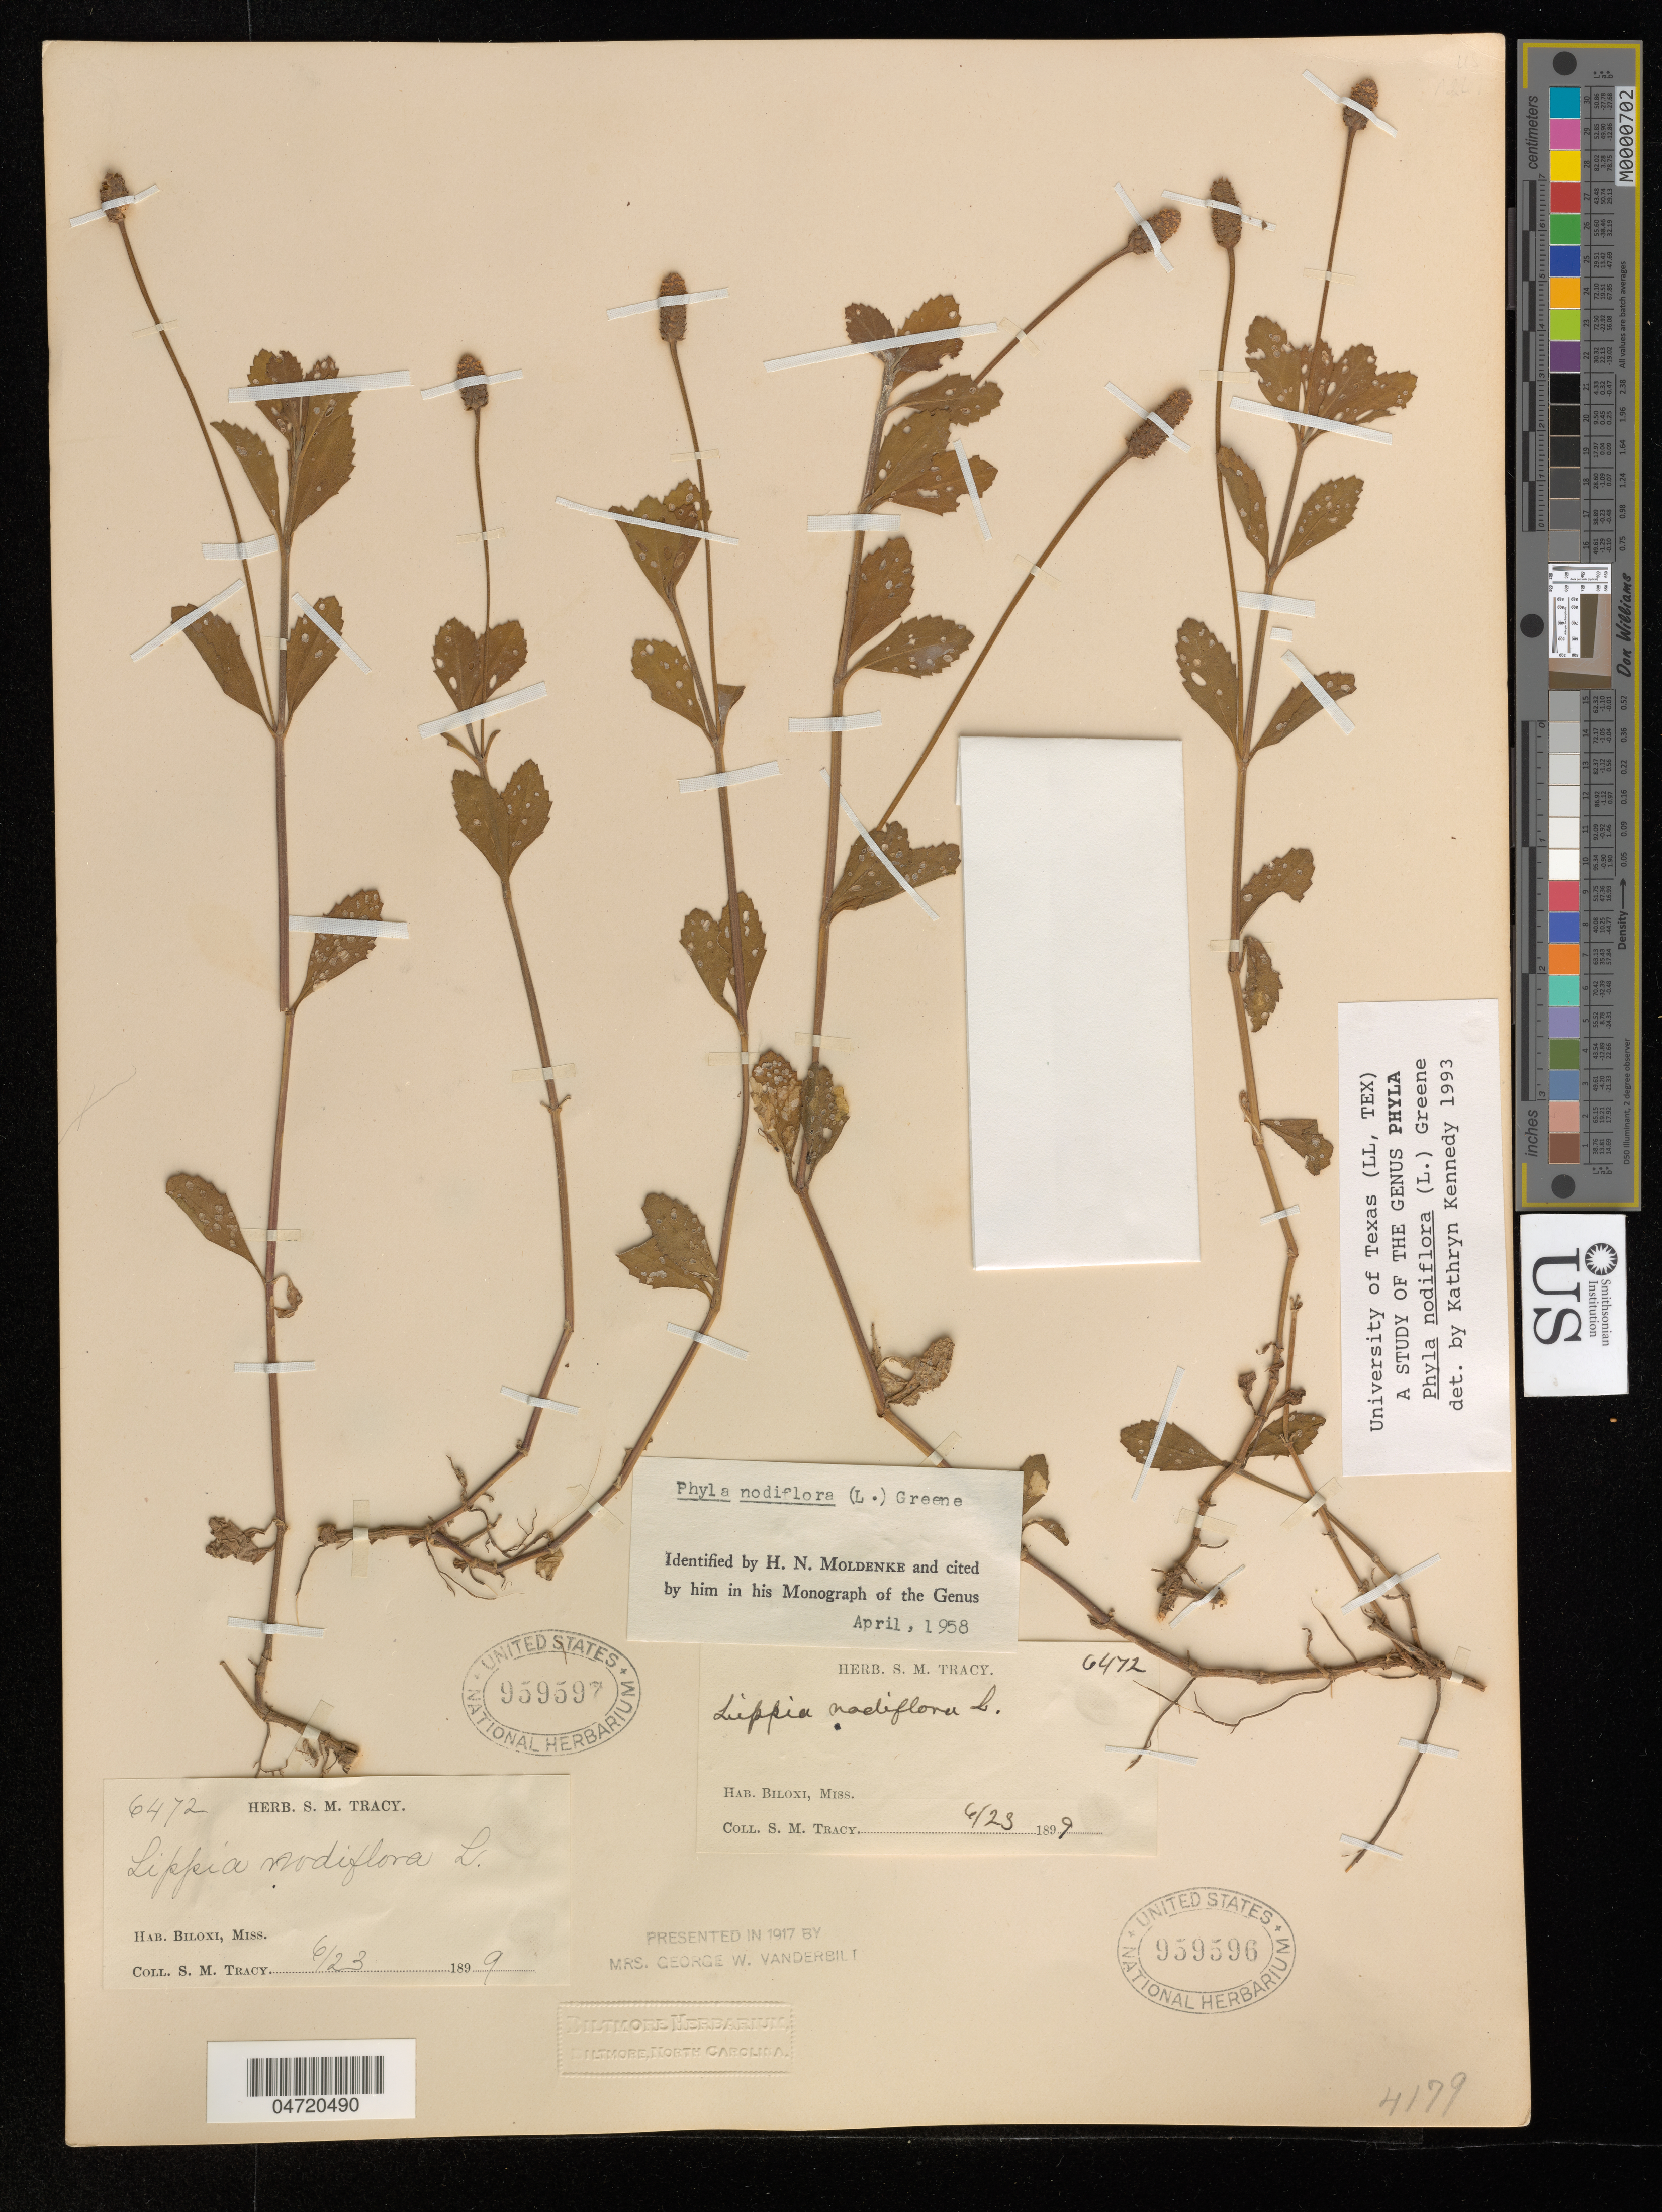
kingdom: Plantae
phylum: Tracheophyta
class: Magnoliopsida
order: Lamiales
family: Verbenaceae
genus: Phyla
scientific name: Phyla nodiflora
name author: (L.) Greene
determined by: Moldenke, H. N.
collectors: S. M. Tracy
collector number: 6472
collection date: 1899-04-23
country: United States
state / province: Mississippi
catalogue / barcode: US 959597-2